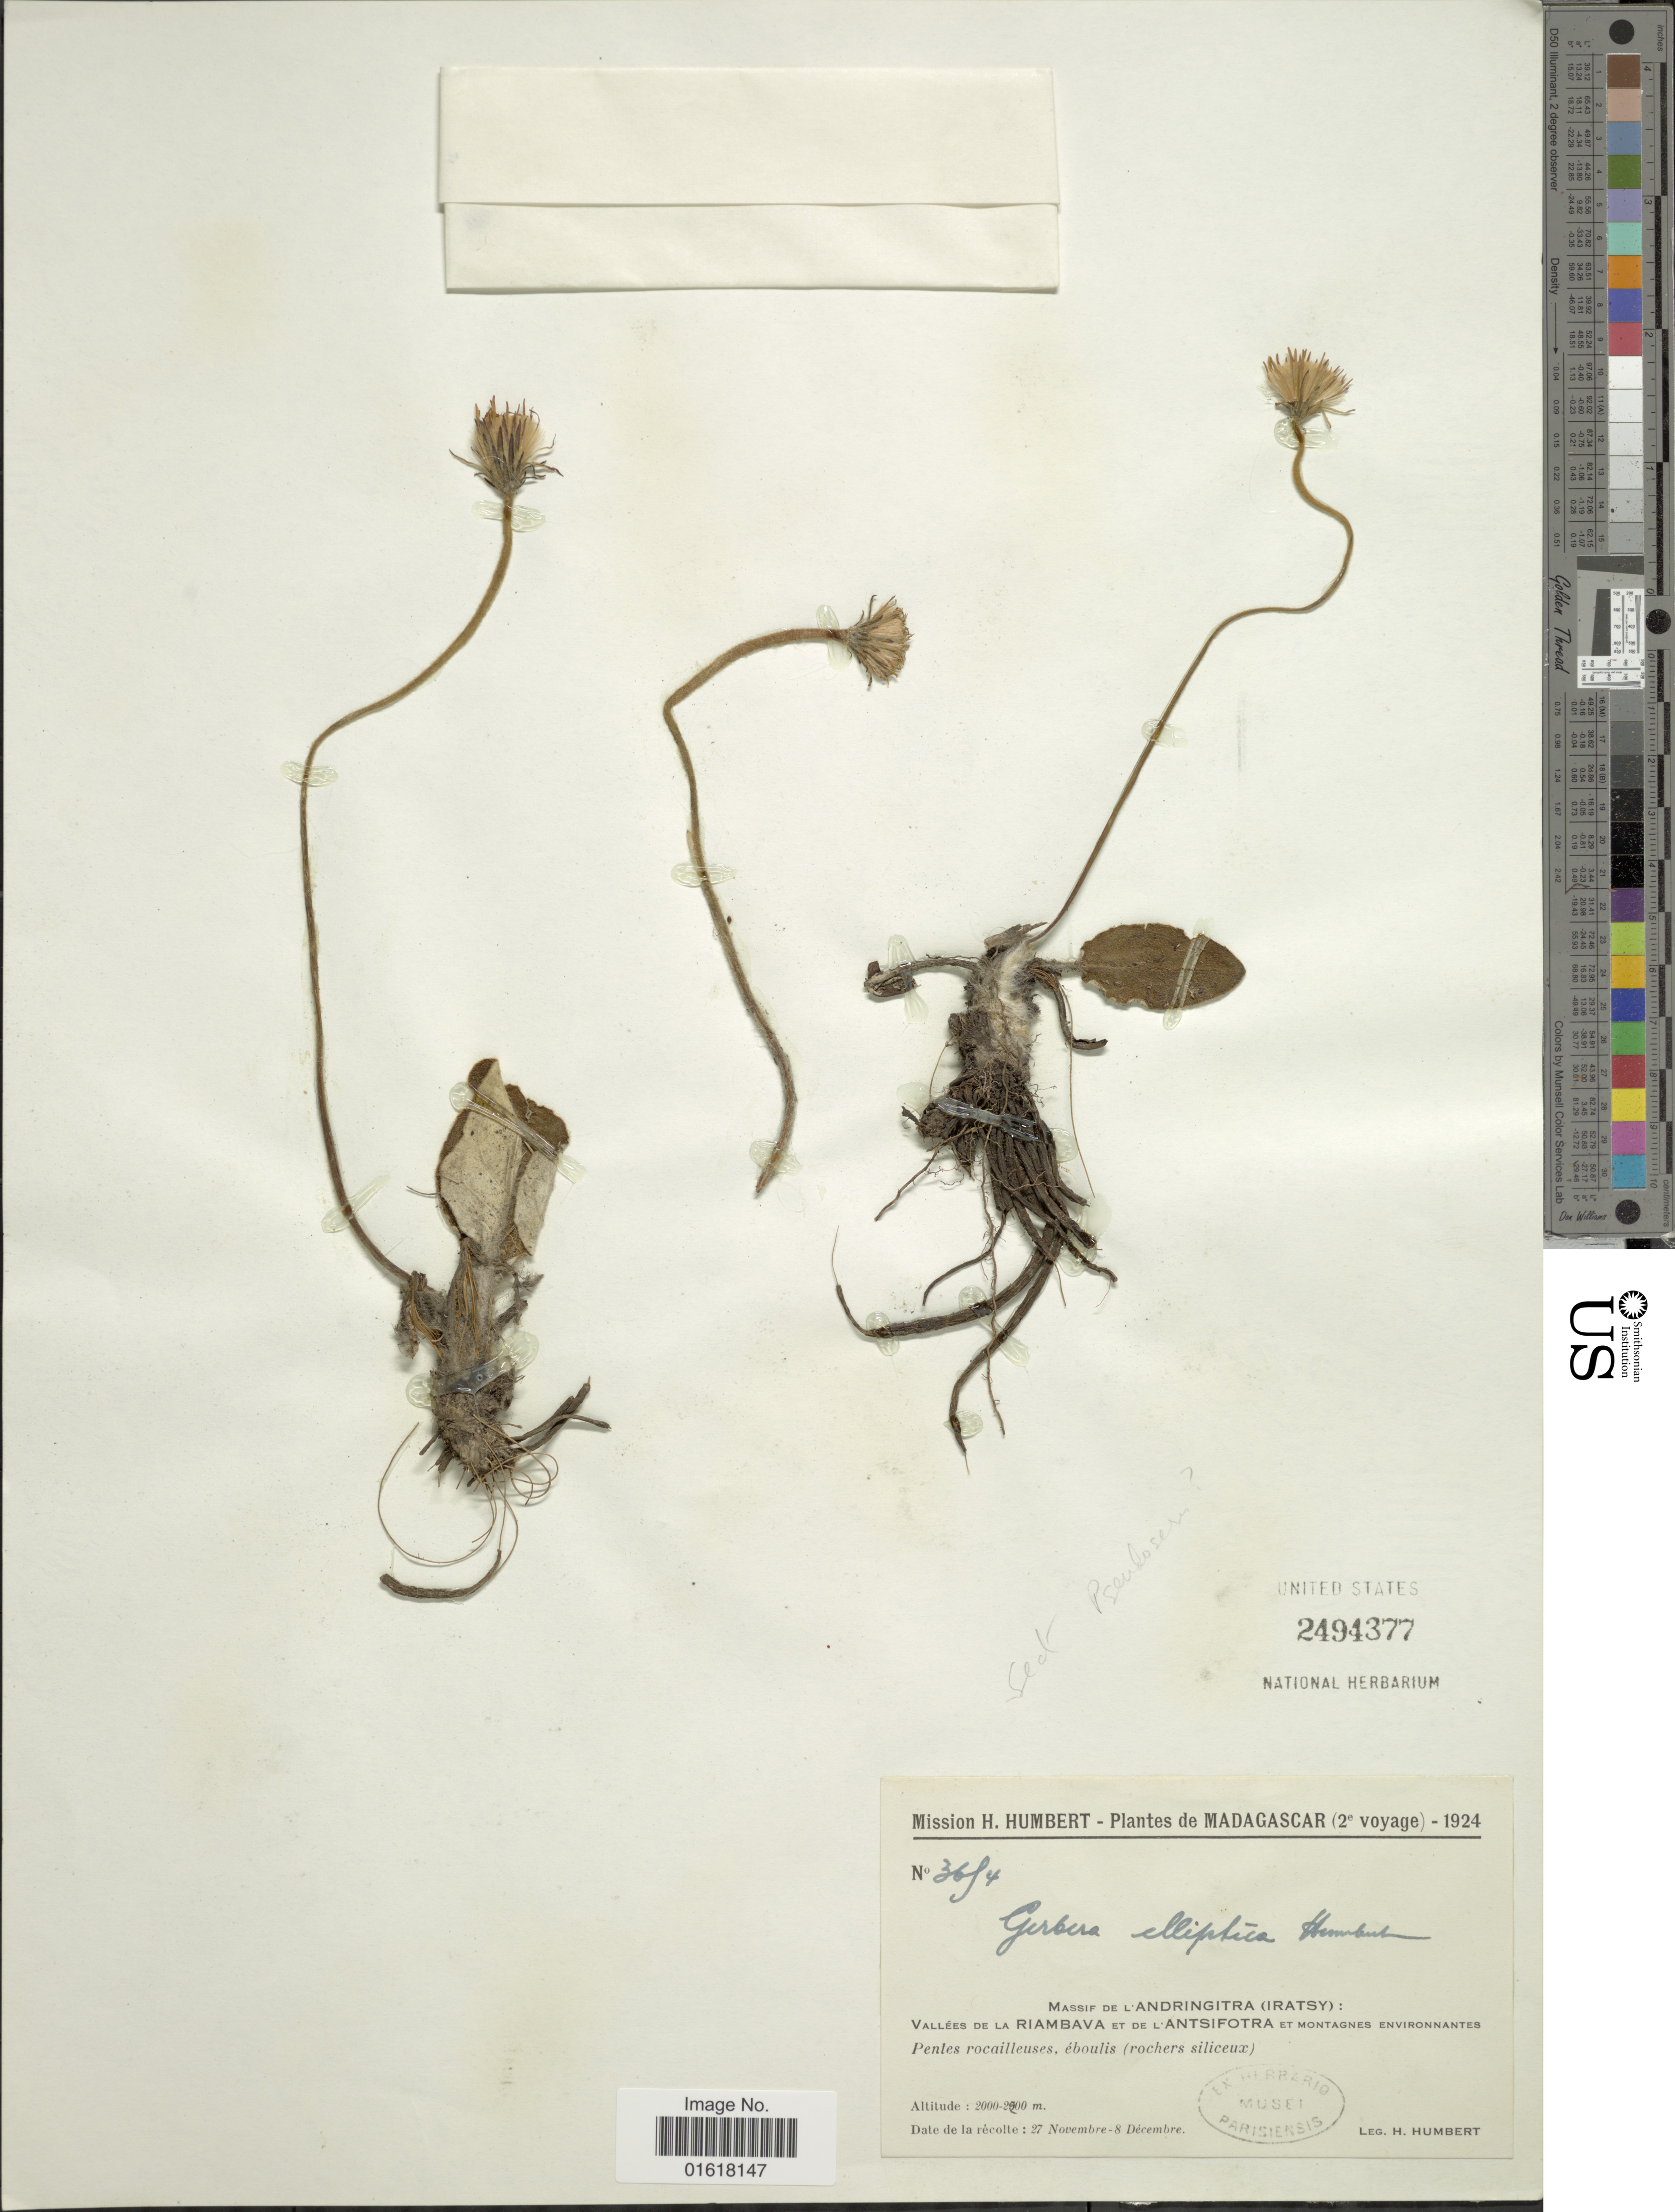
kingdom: Plantae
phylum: Tracheophyta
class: Magnoliopsida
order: Asterales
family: Asteraceae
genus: Gerbera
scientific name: Gerbera elliptica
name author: Humbert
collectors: H. Humbert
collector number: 36S4*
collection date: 1924-11-27/1924-12-08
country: Madagascar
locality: Massif de L'Andringitra (Iratsy): Vallées de La Riambava et de L'Antsifotra et montagnes environnantes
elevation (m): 2000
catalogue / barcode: US 2494377